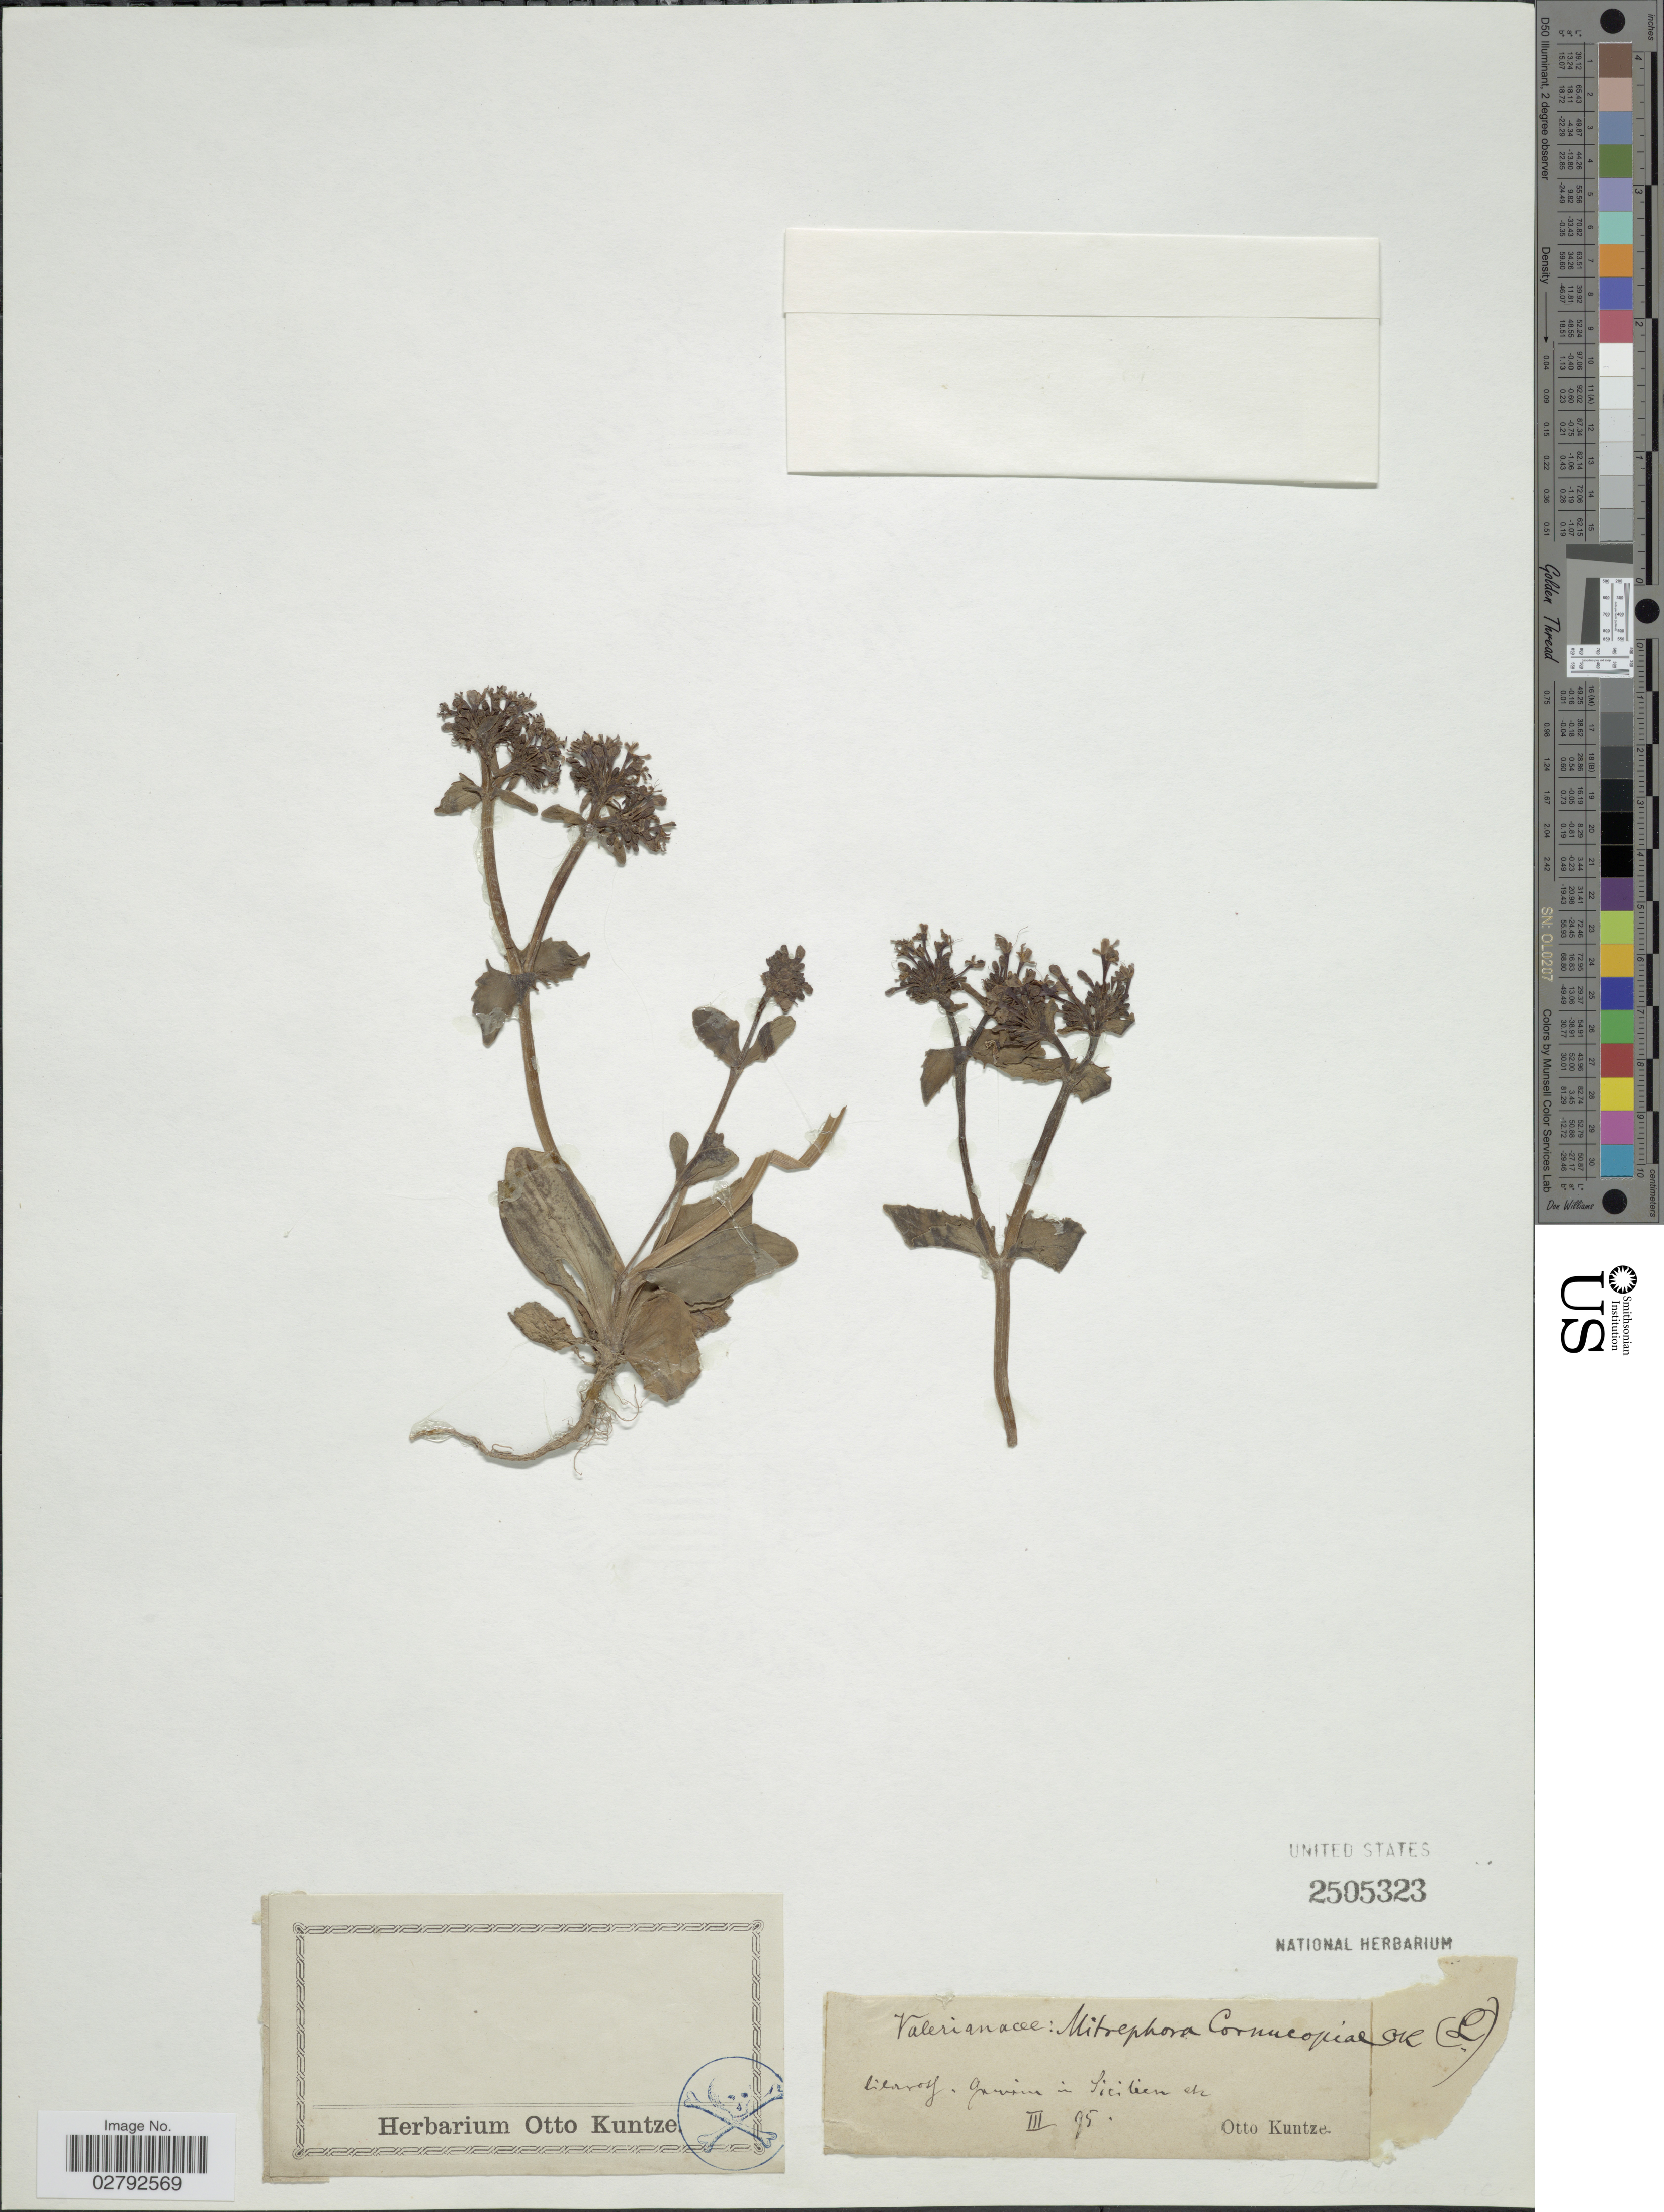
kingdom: Plantae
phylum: Tracheophyta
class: Magnoliopsida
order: Dipsacales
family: Caprifoliaceae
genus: Fedia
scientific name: Fedia graciliflora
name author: Fisch. & C.A. Mey.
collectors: C.E.O. Kuntze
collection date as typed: Transcribed d/m/y: /3/95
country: Italy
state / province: Siciliana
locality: Lilaroy. Gavine in Sicilien etc. [interpreted]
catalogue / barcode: US 2505323